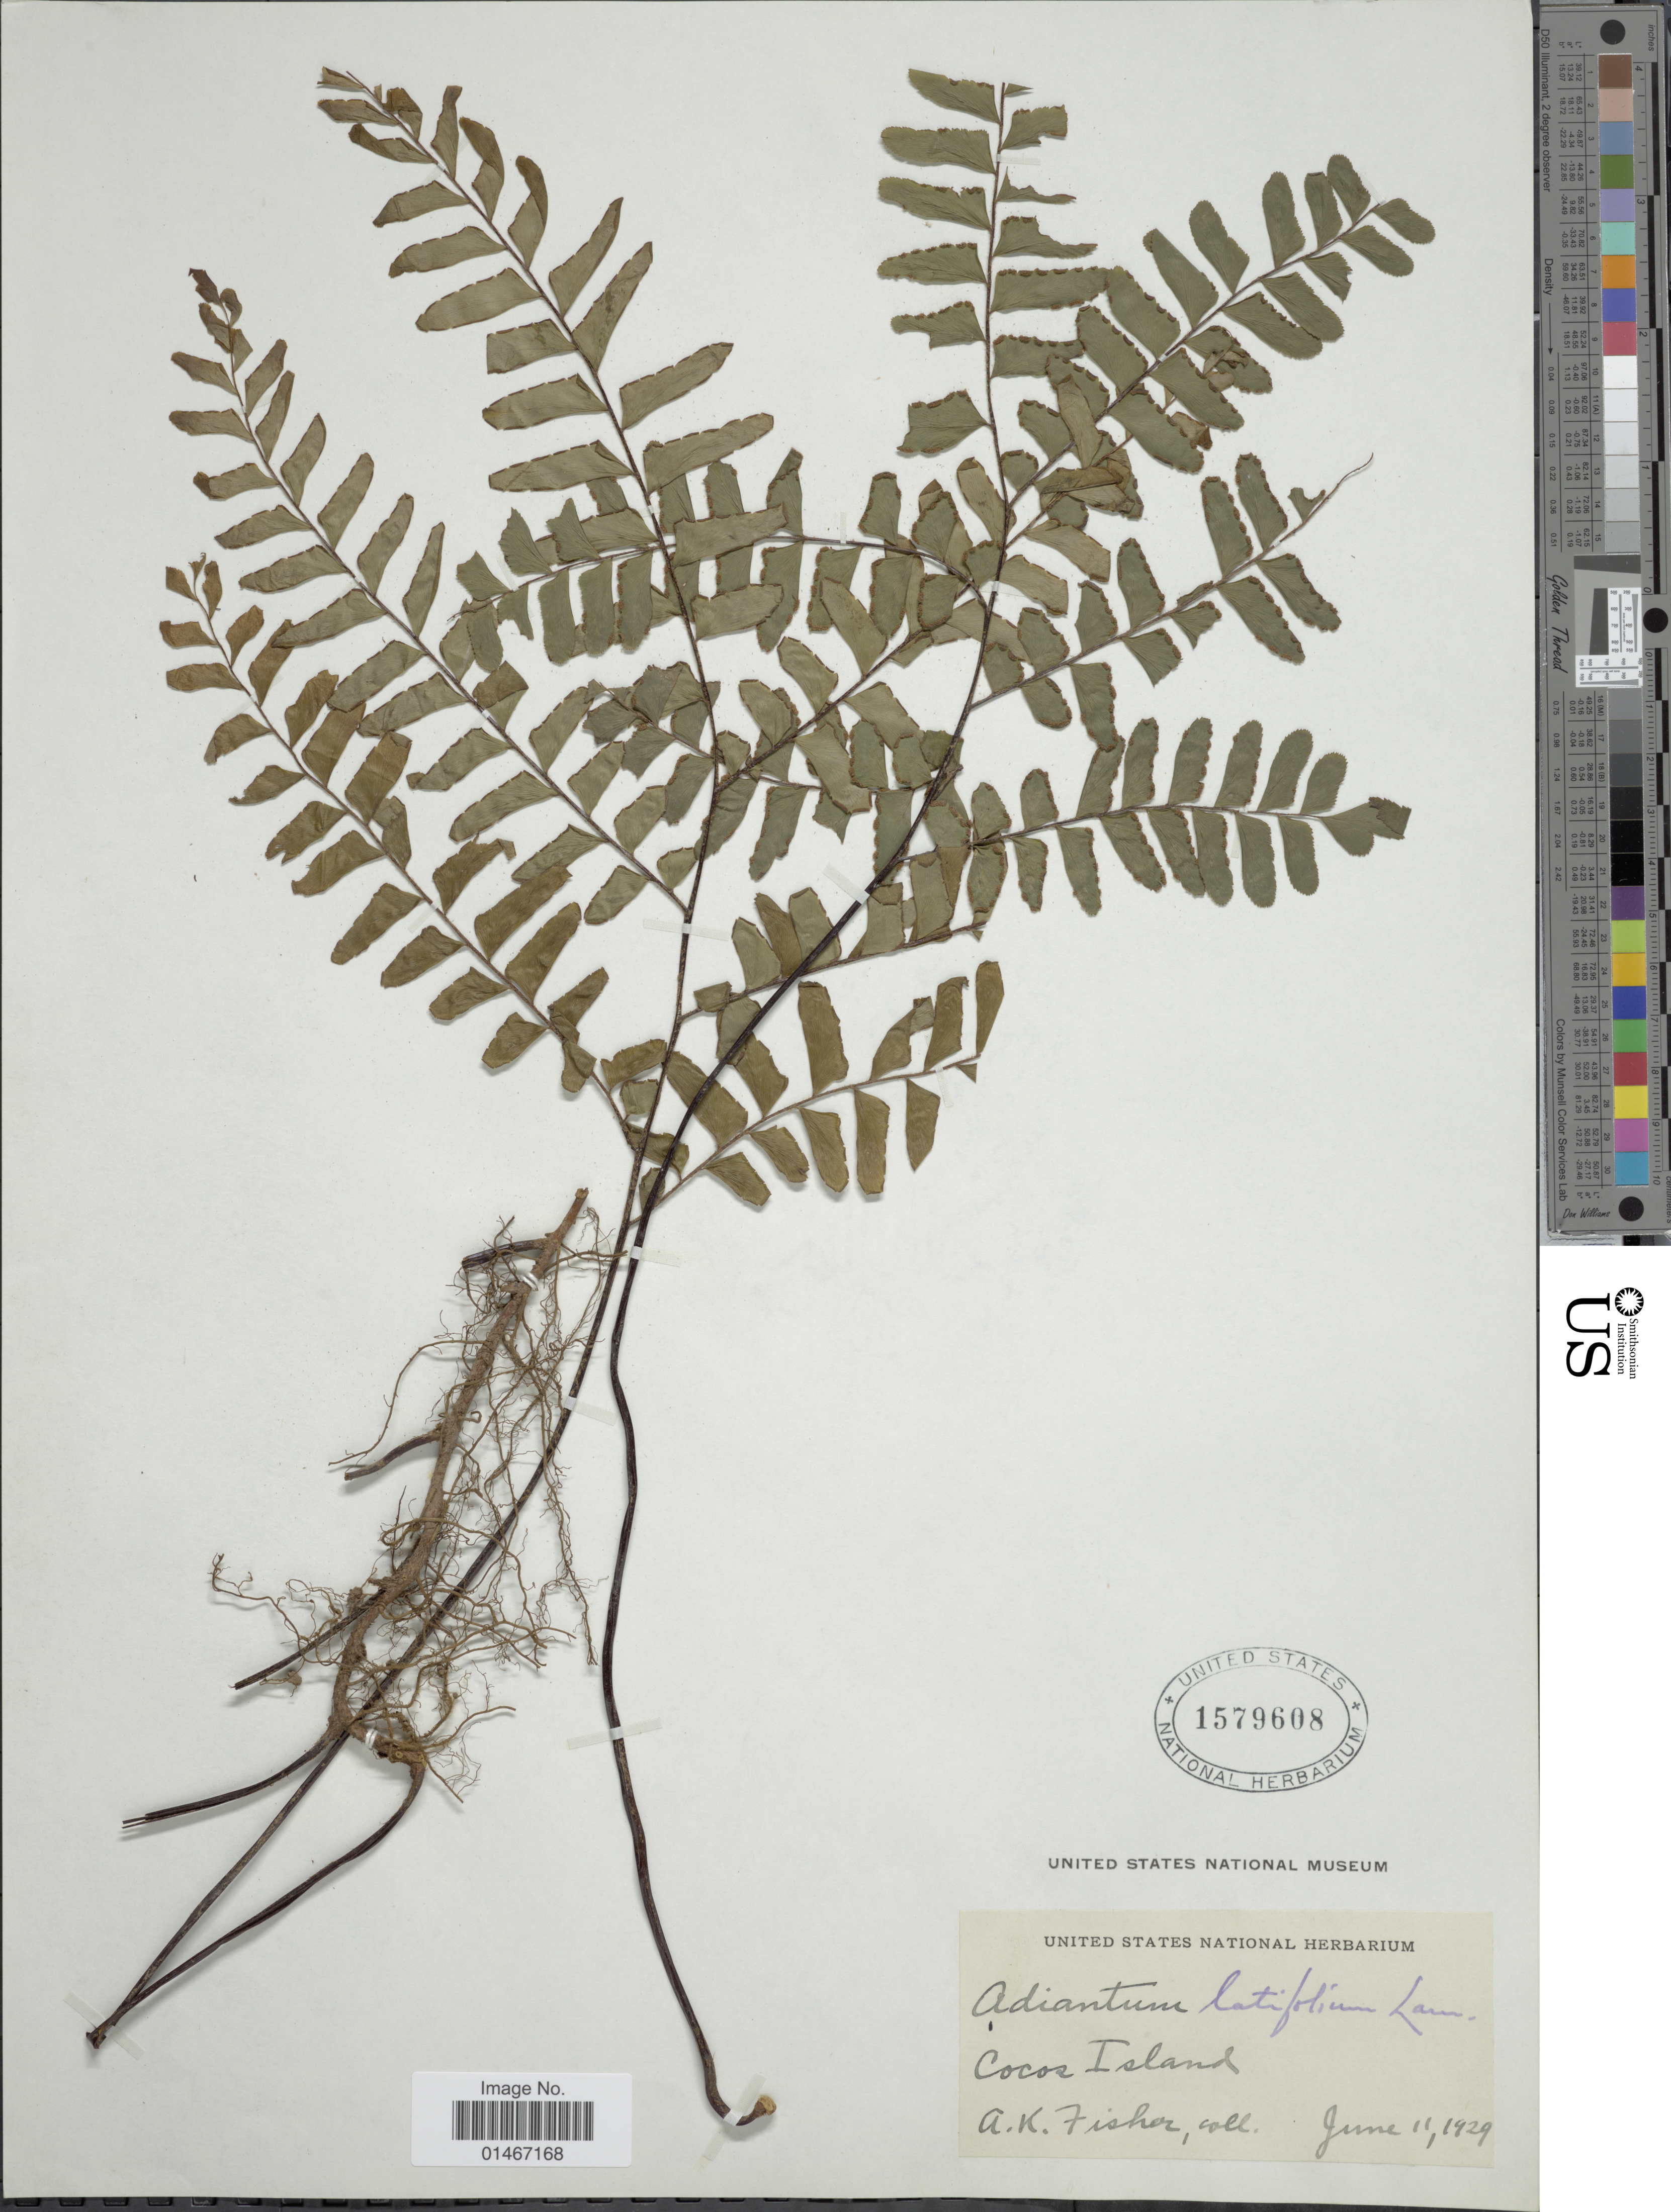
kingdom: Plantae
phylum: Tracheophyta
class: Polypodiopsida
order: Polypodiales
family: Pteridaceae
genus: Adiantum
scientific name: Adiantum latifolium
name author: Lam.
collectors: A. K. Fisher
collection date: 1929-06-11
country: Costa Rica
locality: Cocos Island.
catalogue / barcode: US 1579608